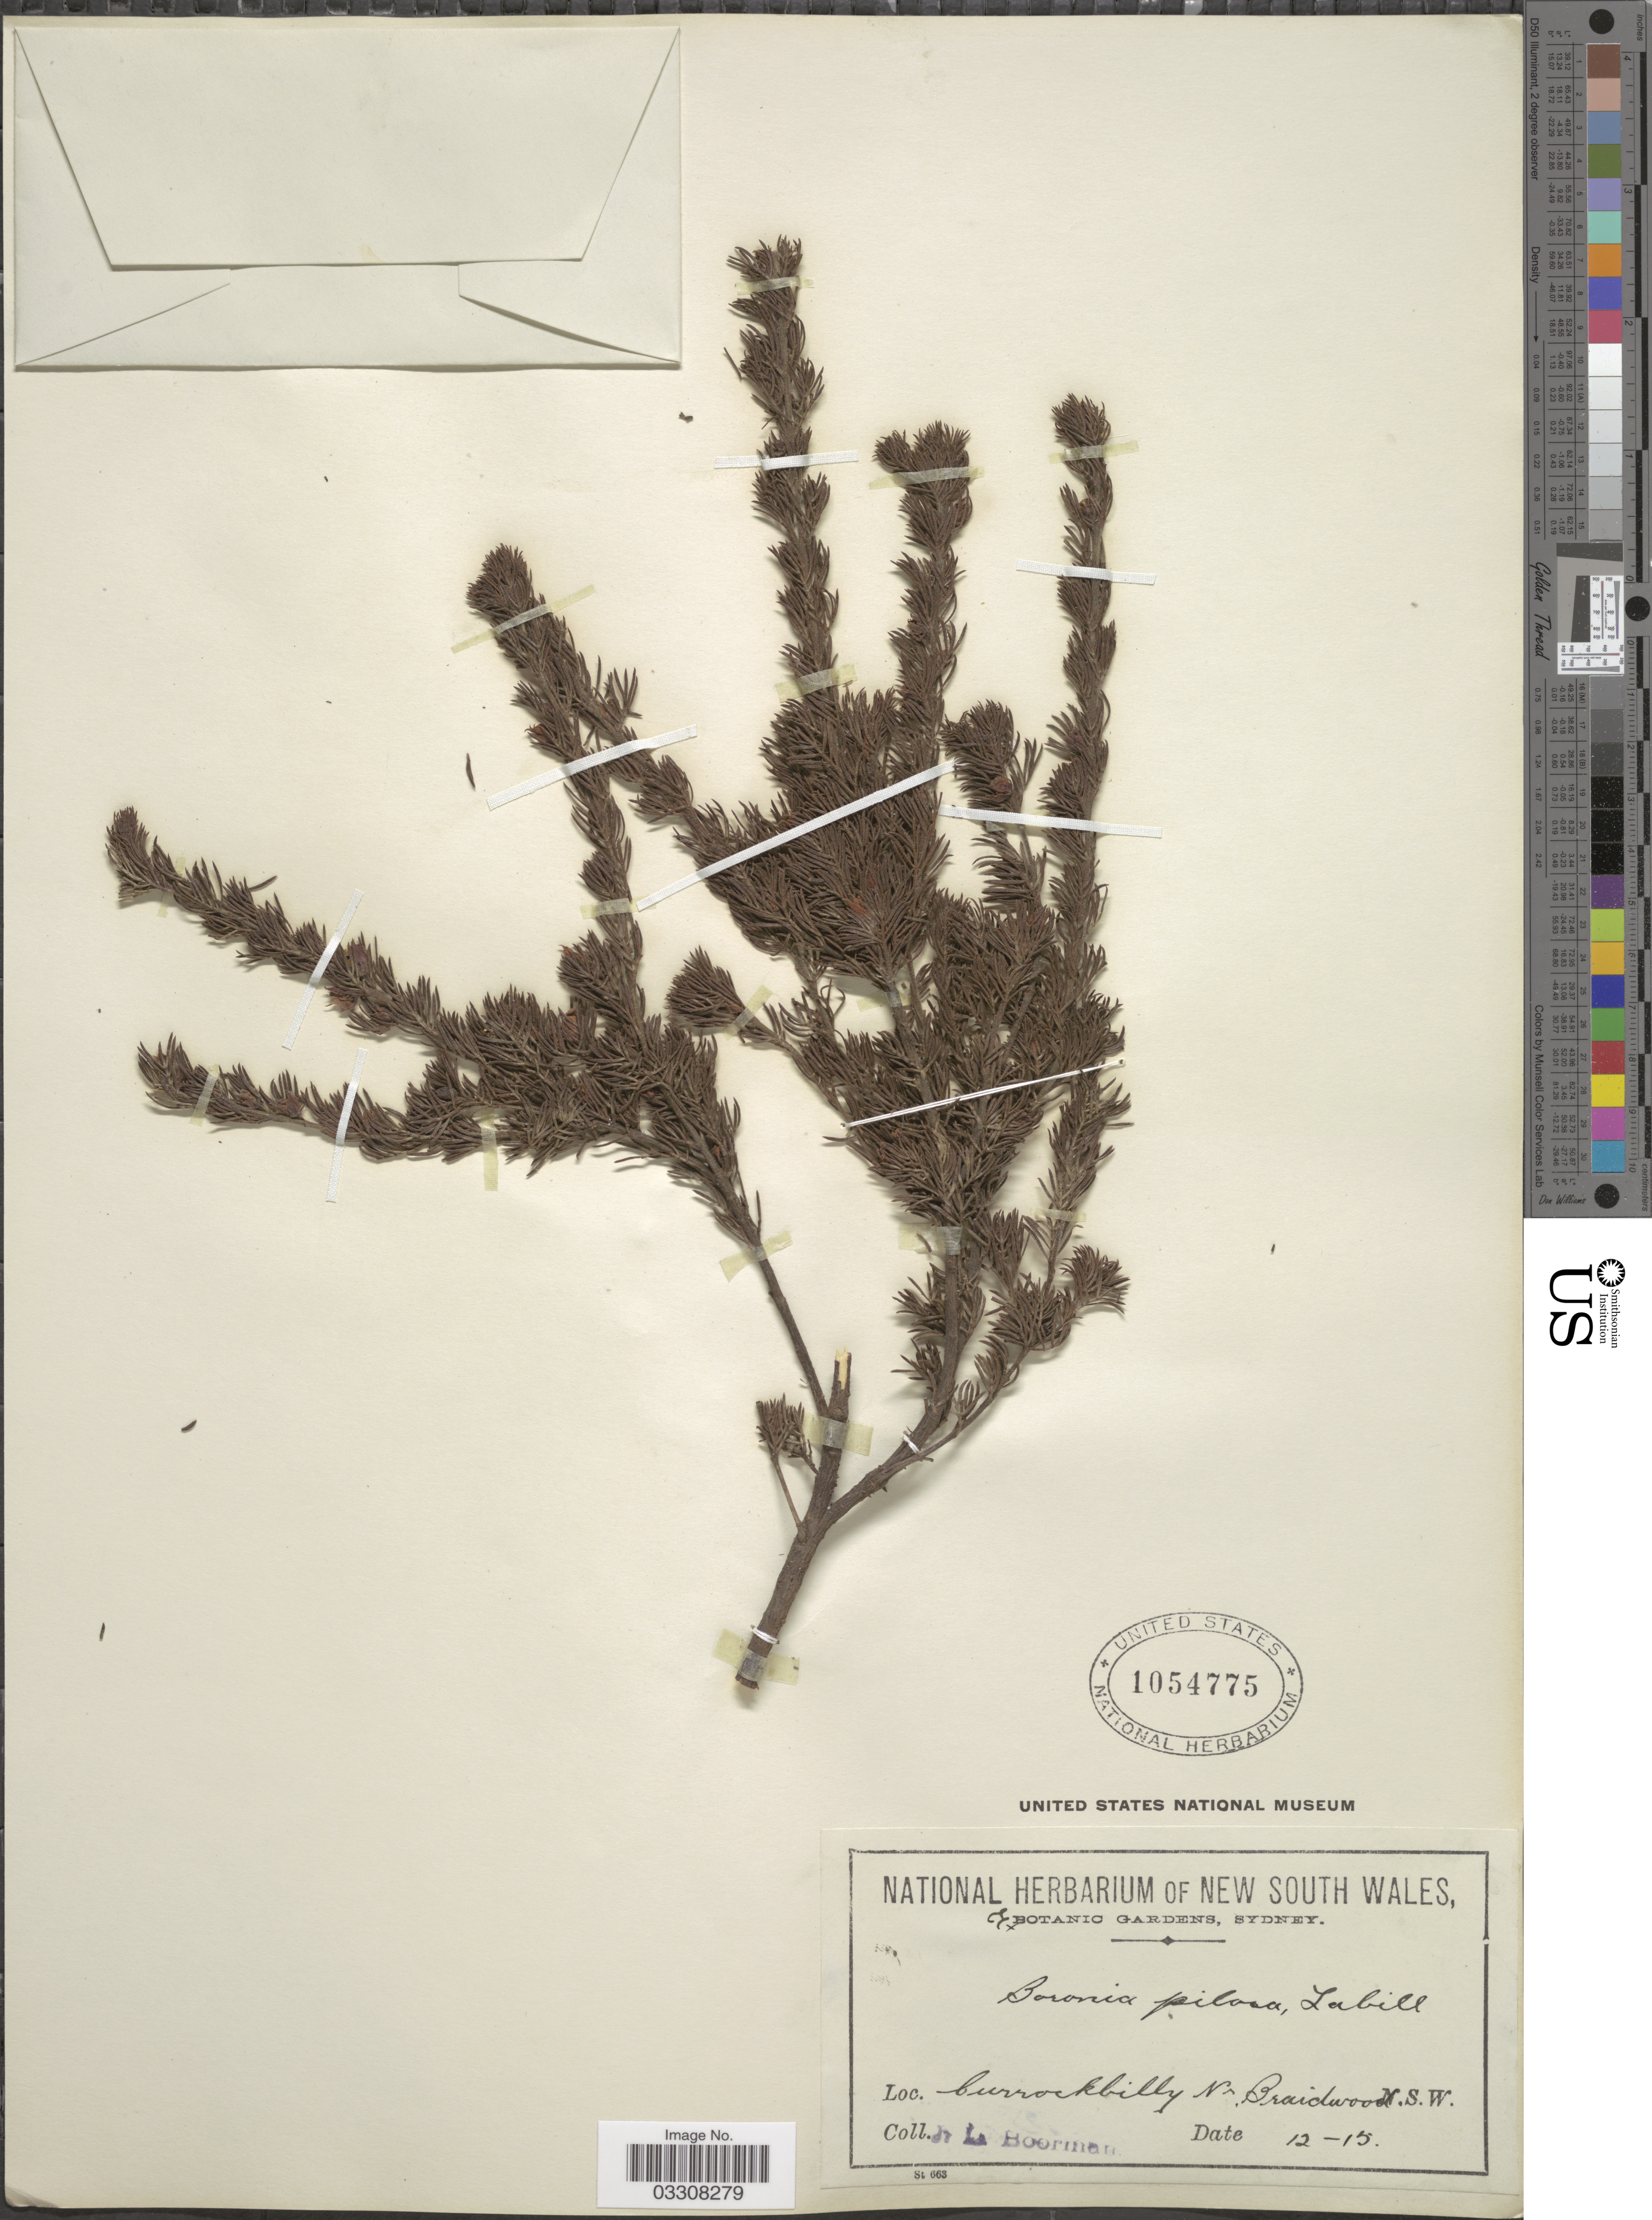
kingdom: Plantae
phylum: Tracheophyta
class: Magnoliopsida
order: Sapindales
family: Rutaceae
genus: Boronia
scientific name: Boronia pilosa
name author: Labill.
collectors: J. Boorman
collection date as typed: Transcribed d/m/y: /12/15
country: Australia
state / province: New South Wales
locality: Currockbilly Nr. Braidwood.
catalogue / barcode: US 1054775